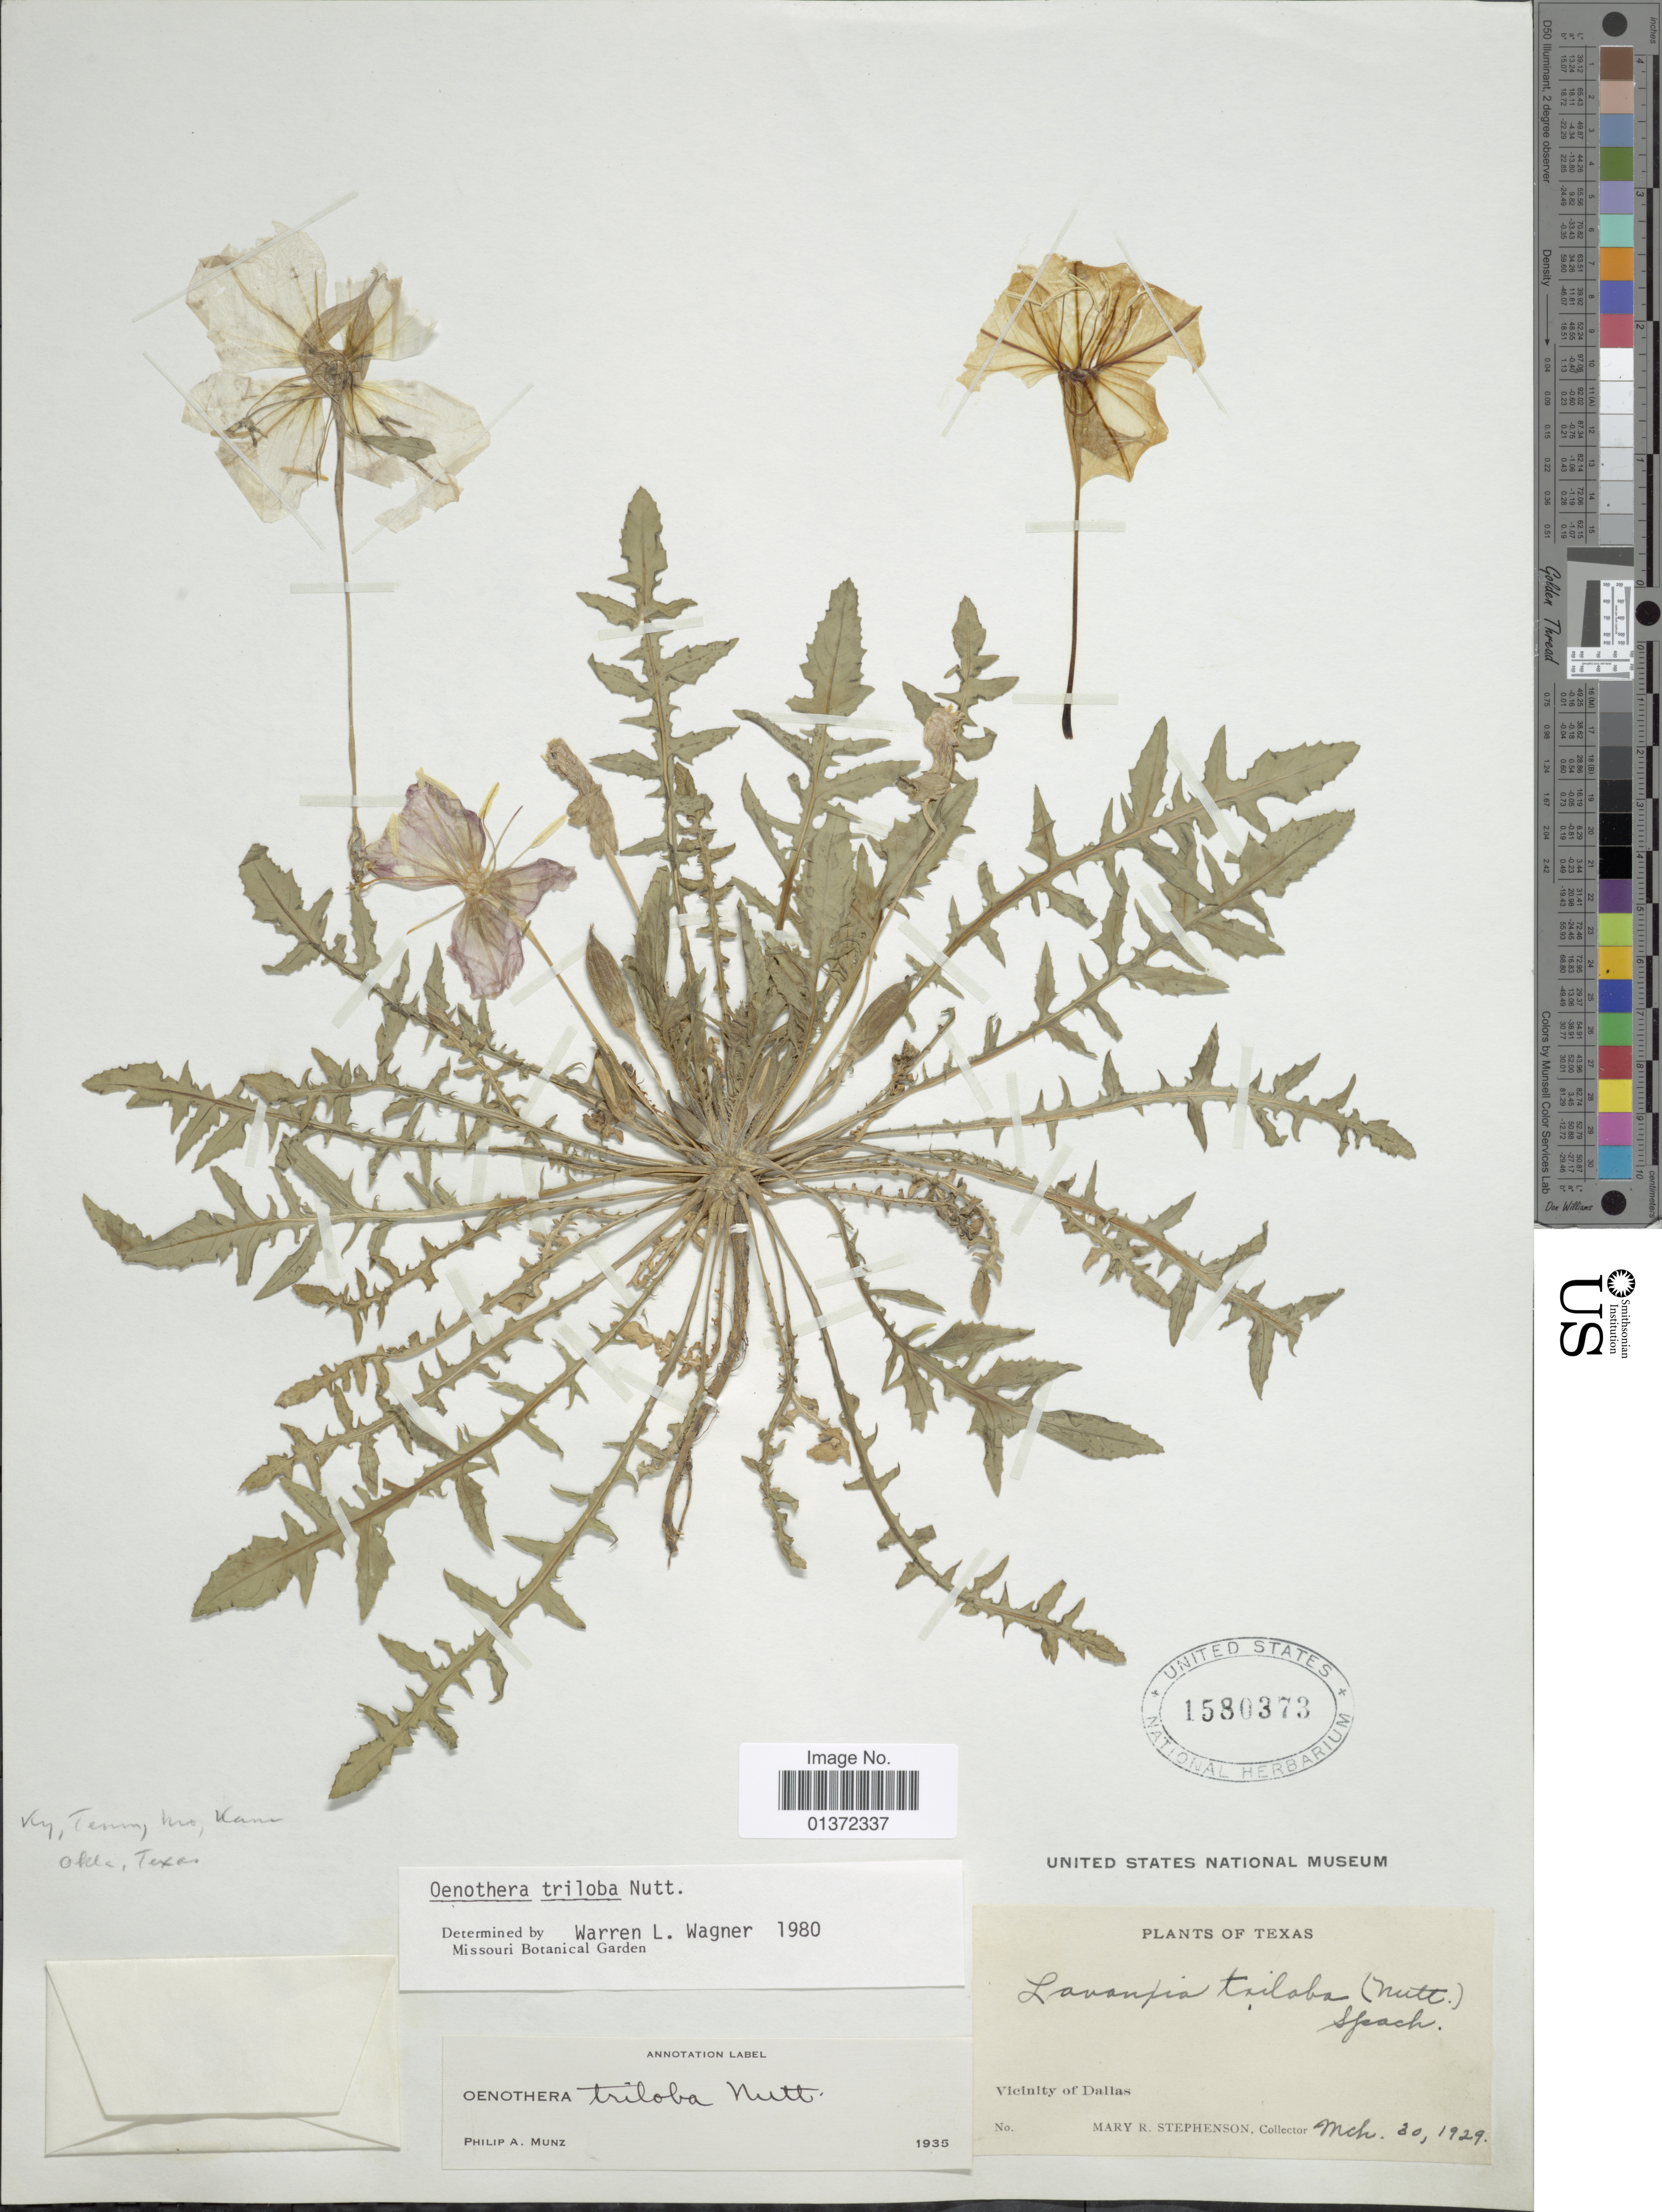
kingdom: Plantae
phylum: Tracheophyta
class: Magnoliopsida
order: Myrtales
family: Onagraceae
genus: Oenothera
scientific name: Oenothera triloba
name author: Nutt.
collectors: M. Stephenson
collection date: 1929-03-30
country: United States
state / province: Texas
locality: Vicinity of Dallas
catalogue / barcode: US 1580373